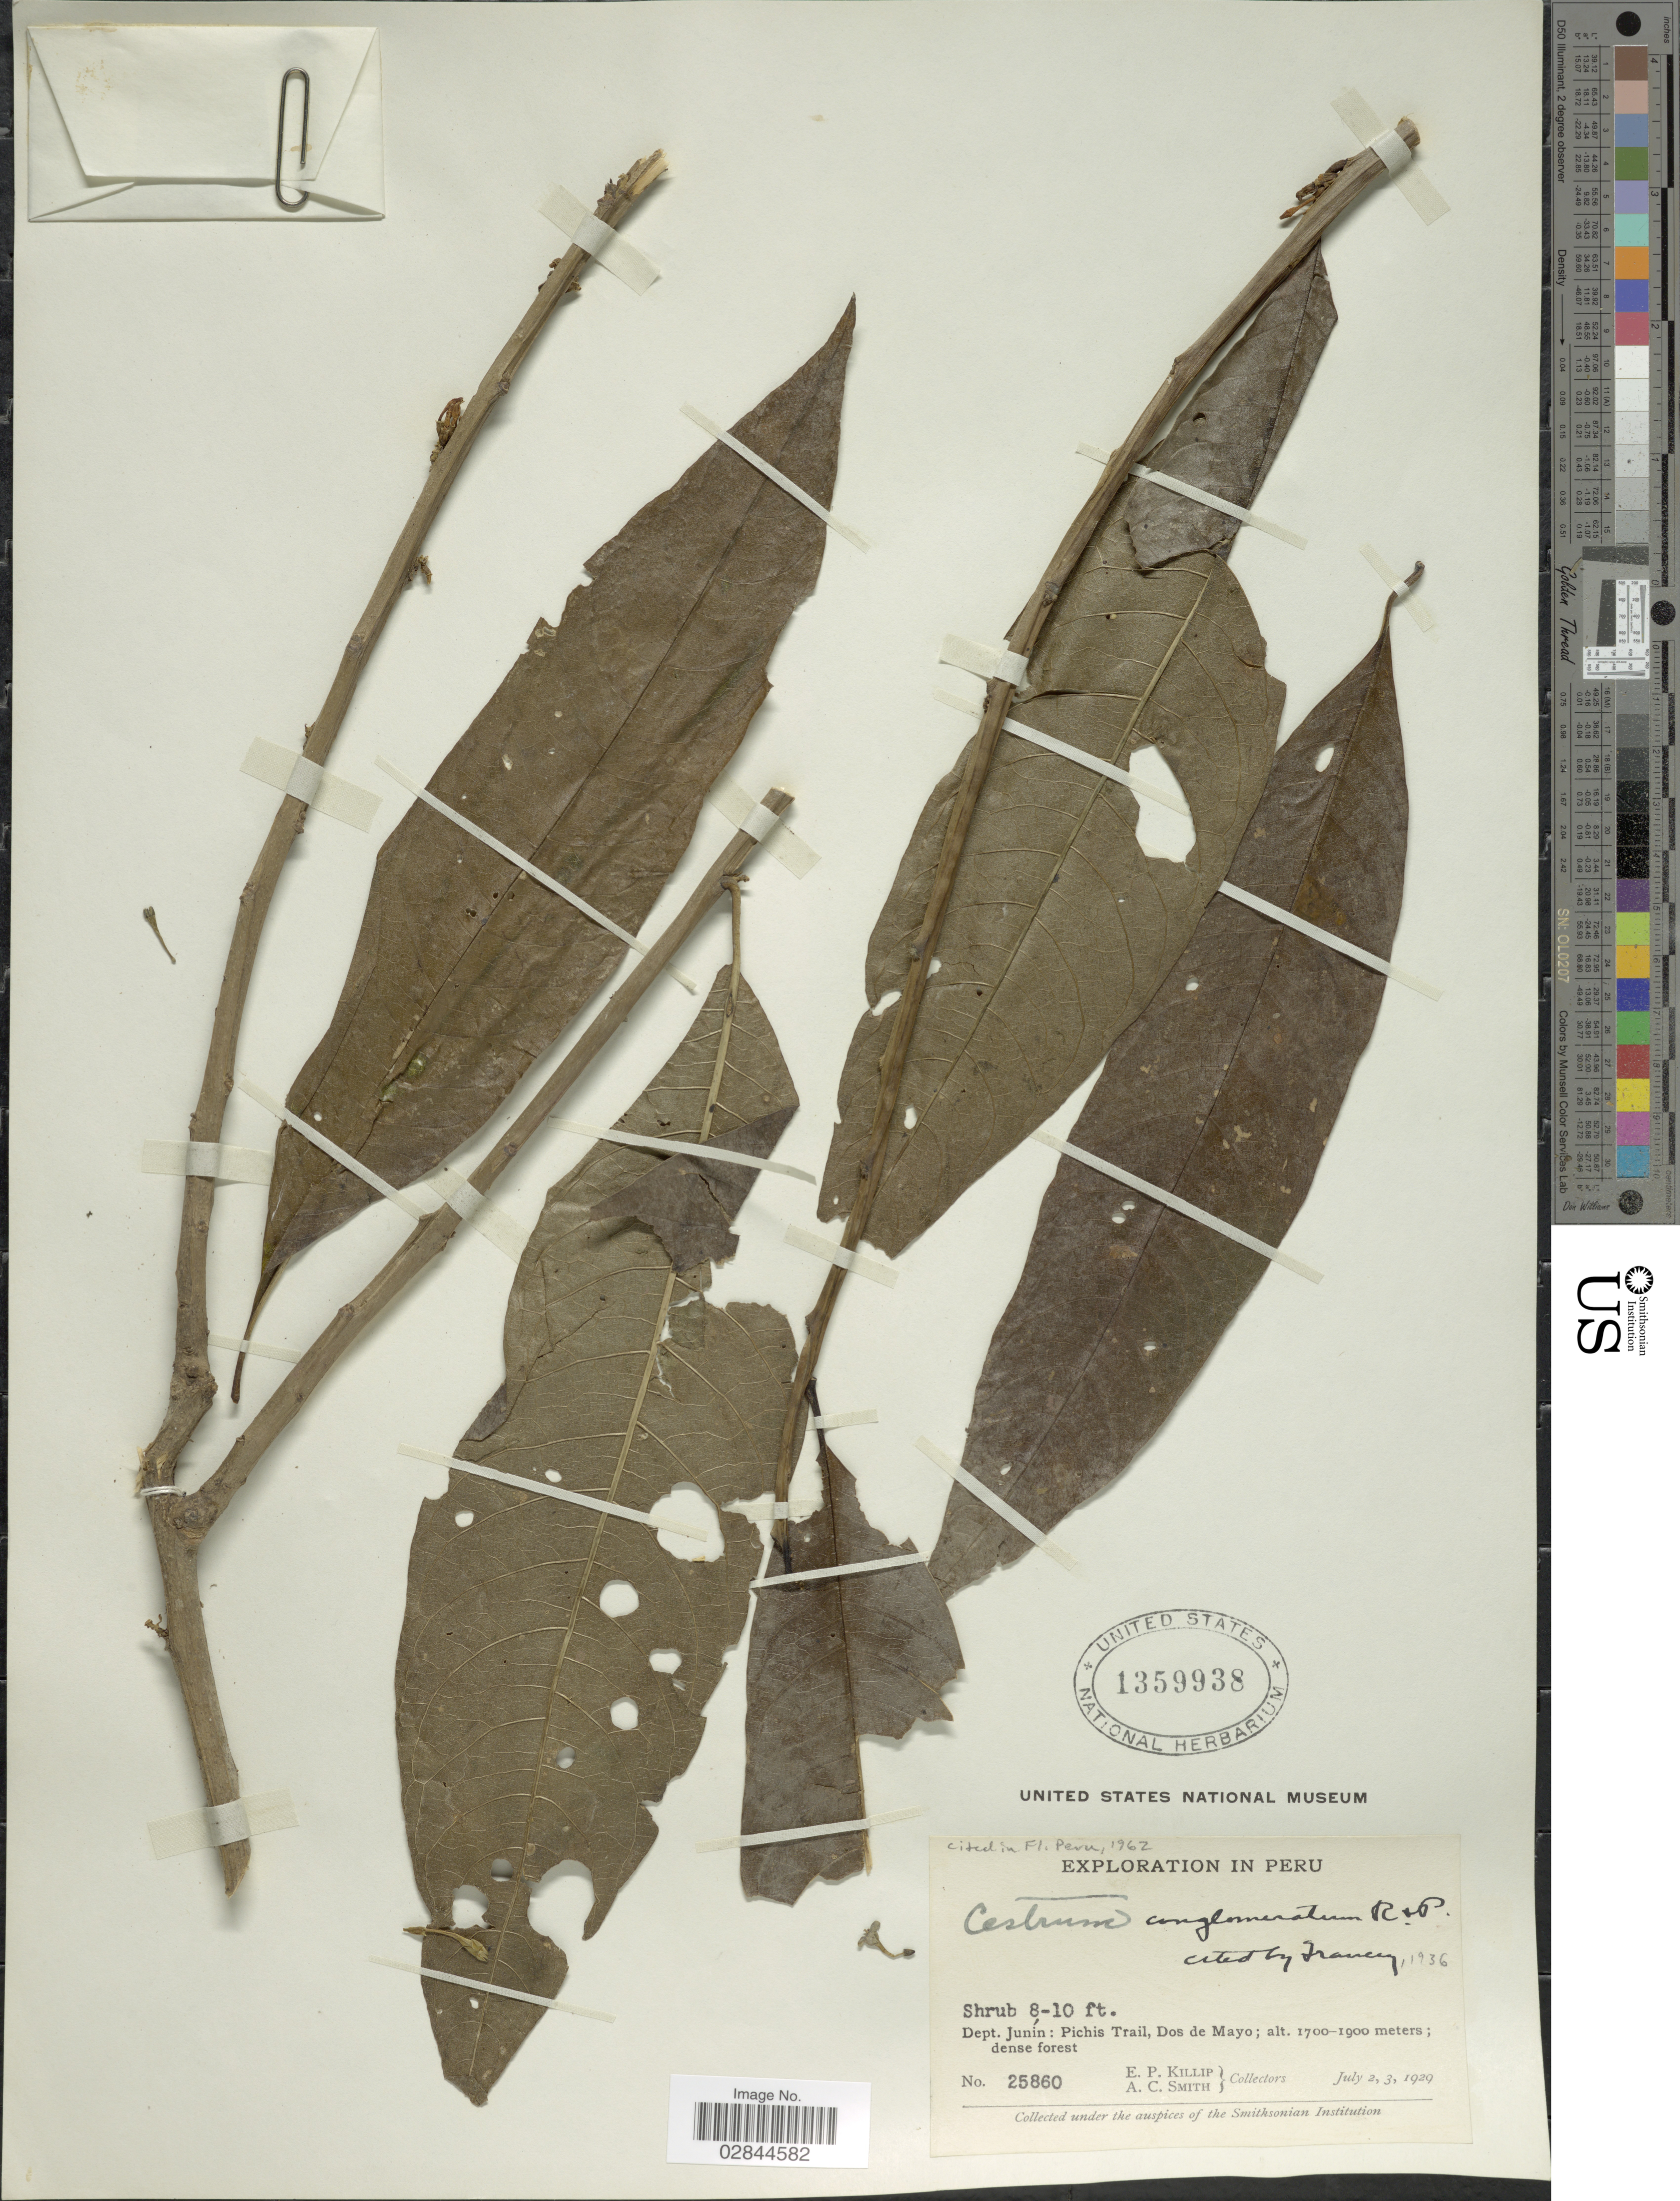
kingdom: Plantae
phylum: Tracheophyta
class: Magnoliopsida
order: Solanales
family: Solanaceae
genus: Cestrum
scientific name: Cestrum conglomeratum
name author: Ruiz & Pav.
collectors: E. P. Killip & A. C. Smith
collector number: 25860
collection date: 1929-07-02/1929-07-03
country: Peru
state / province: Junín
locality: Dept. Junín: Pichis Trail, Dos de Mayo.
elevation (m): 1700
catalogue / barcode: US 1359938